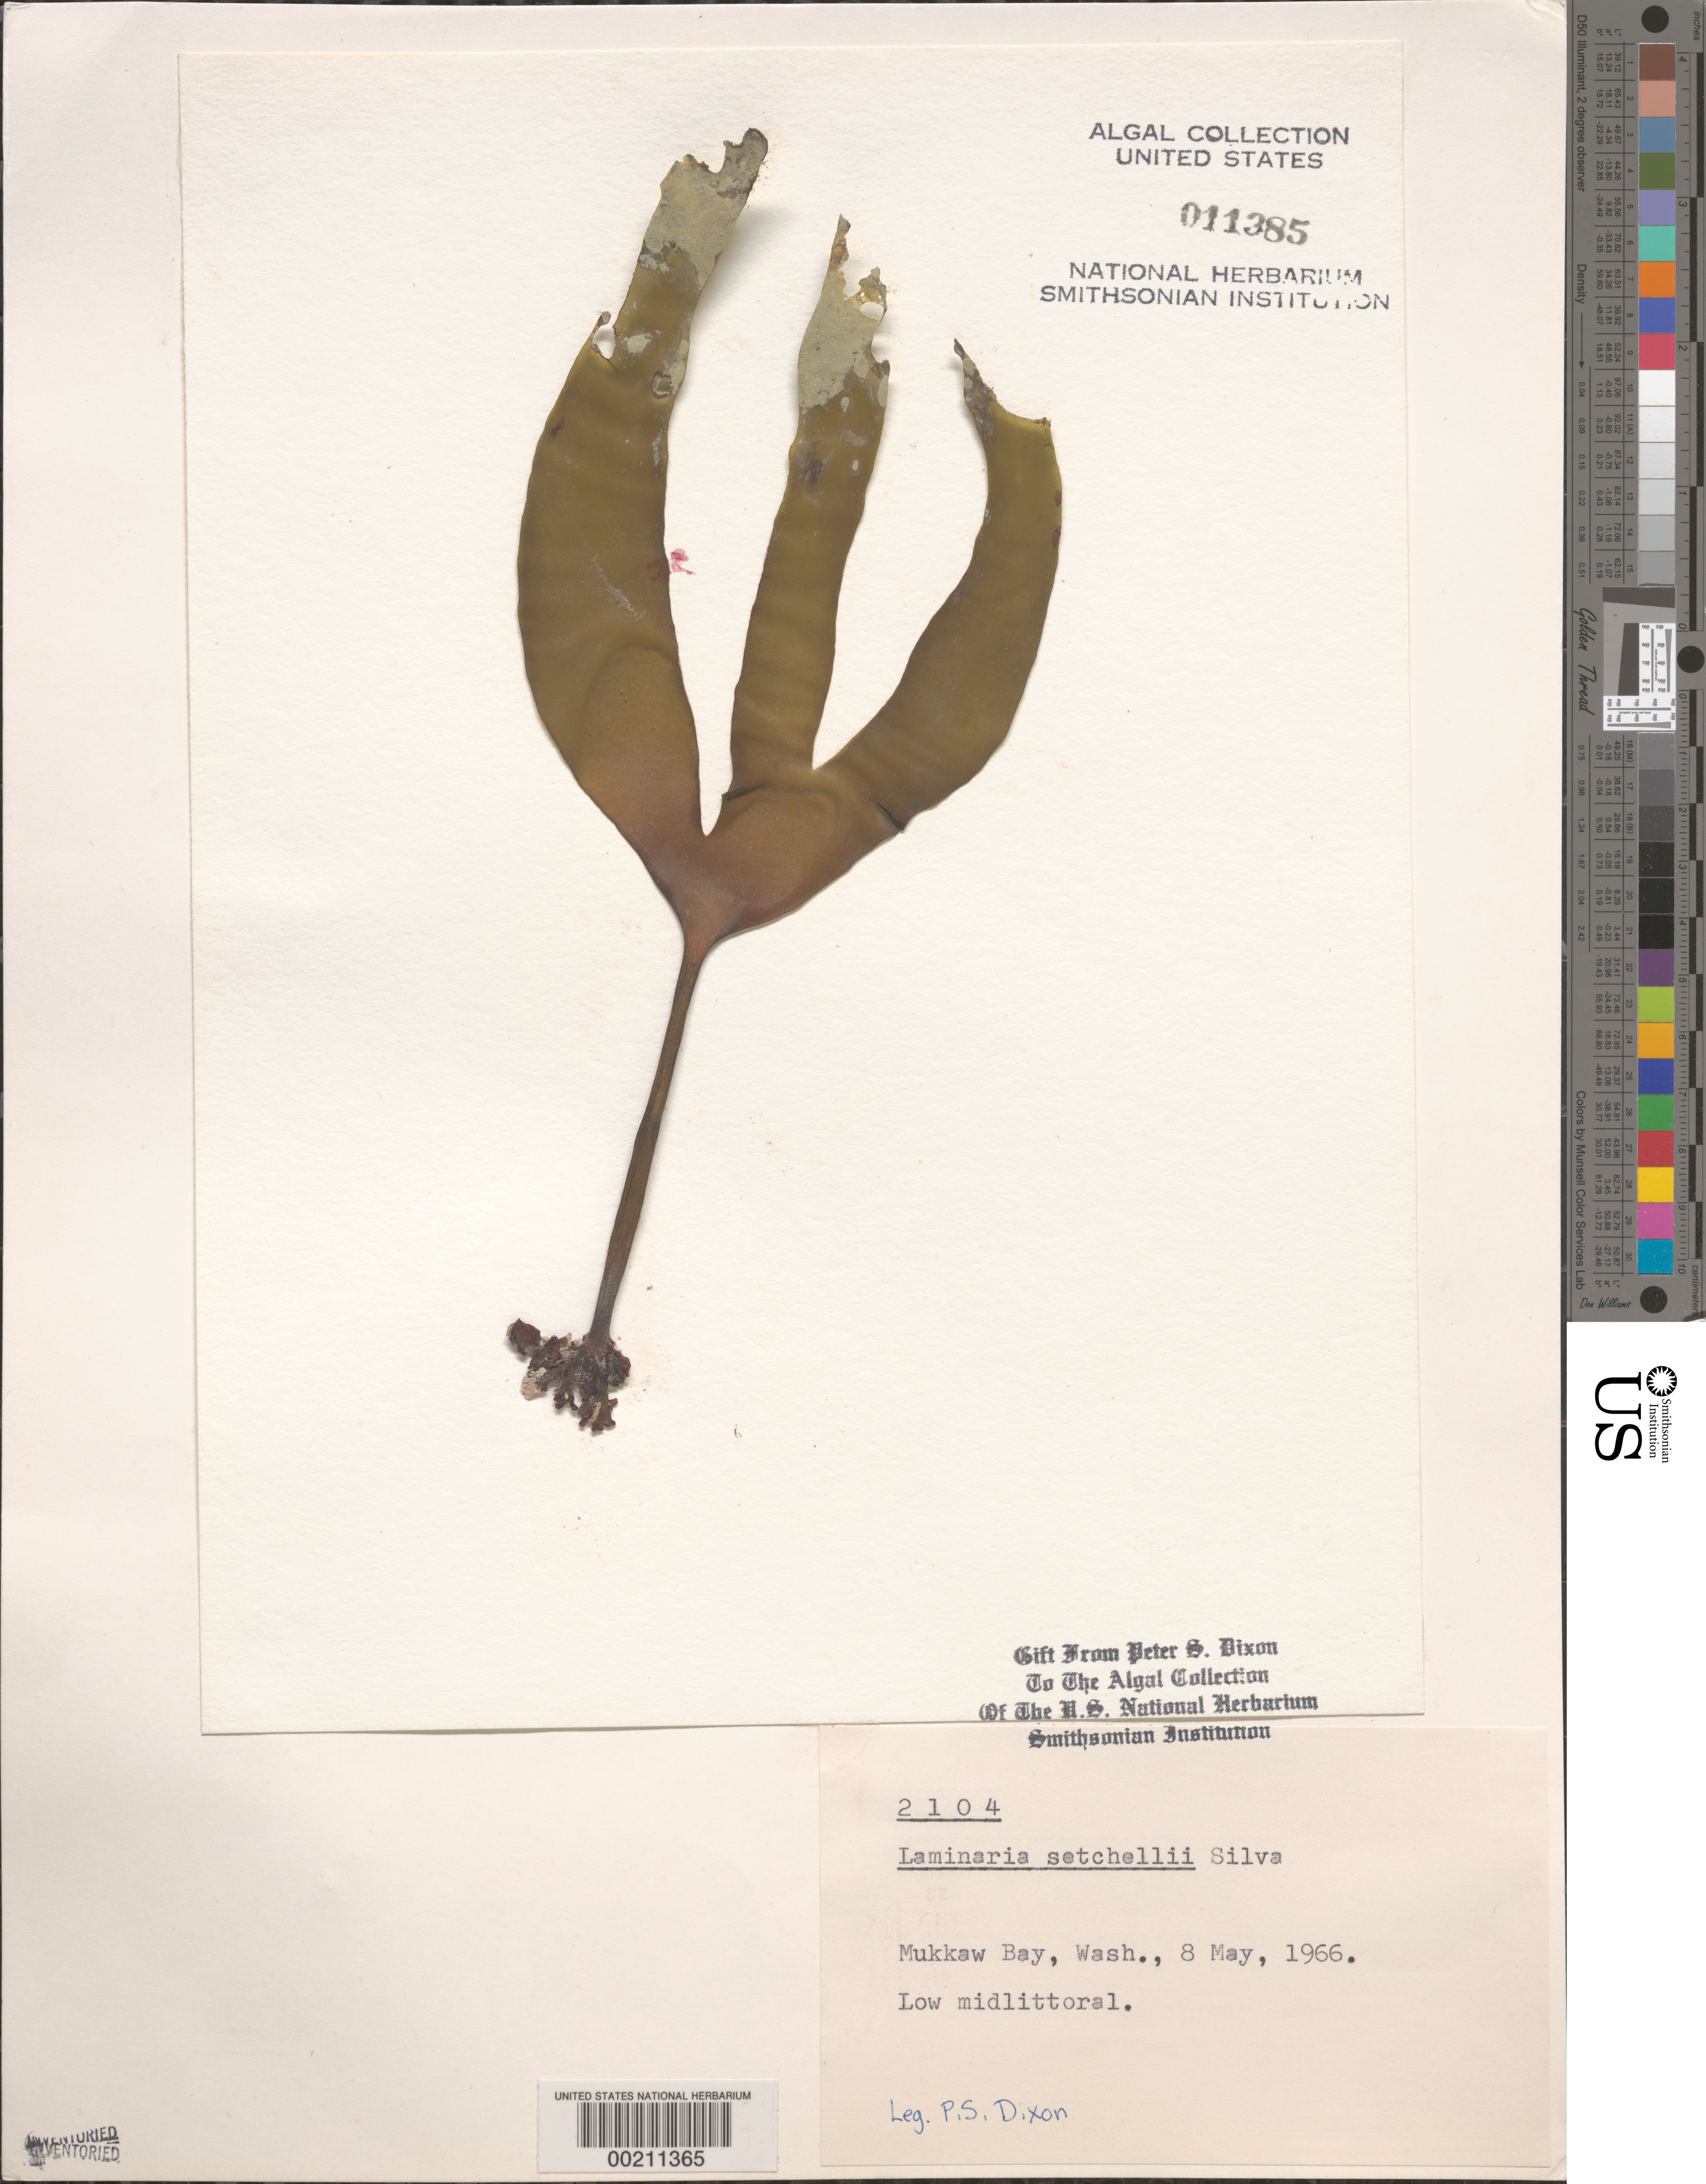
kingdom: Chromista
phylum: Ochrophyta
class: Phaeophyceae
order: Laminariales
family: Laminariaceae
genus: Laminaria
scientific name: Laminaria setchellii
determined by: Dixon, P. S.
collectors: P. S. Dixon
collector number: PSD 2104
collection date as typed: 08 May 1966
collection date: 1966-05-08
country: United States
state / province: Washington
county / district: Clallam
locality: Mukkaw Bay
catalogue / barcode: US 11385